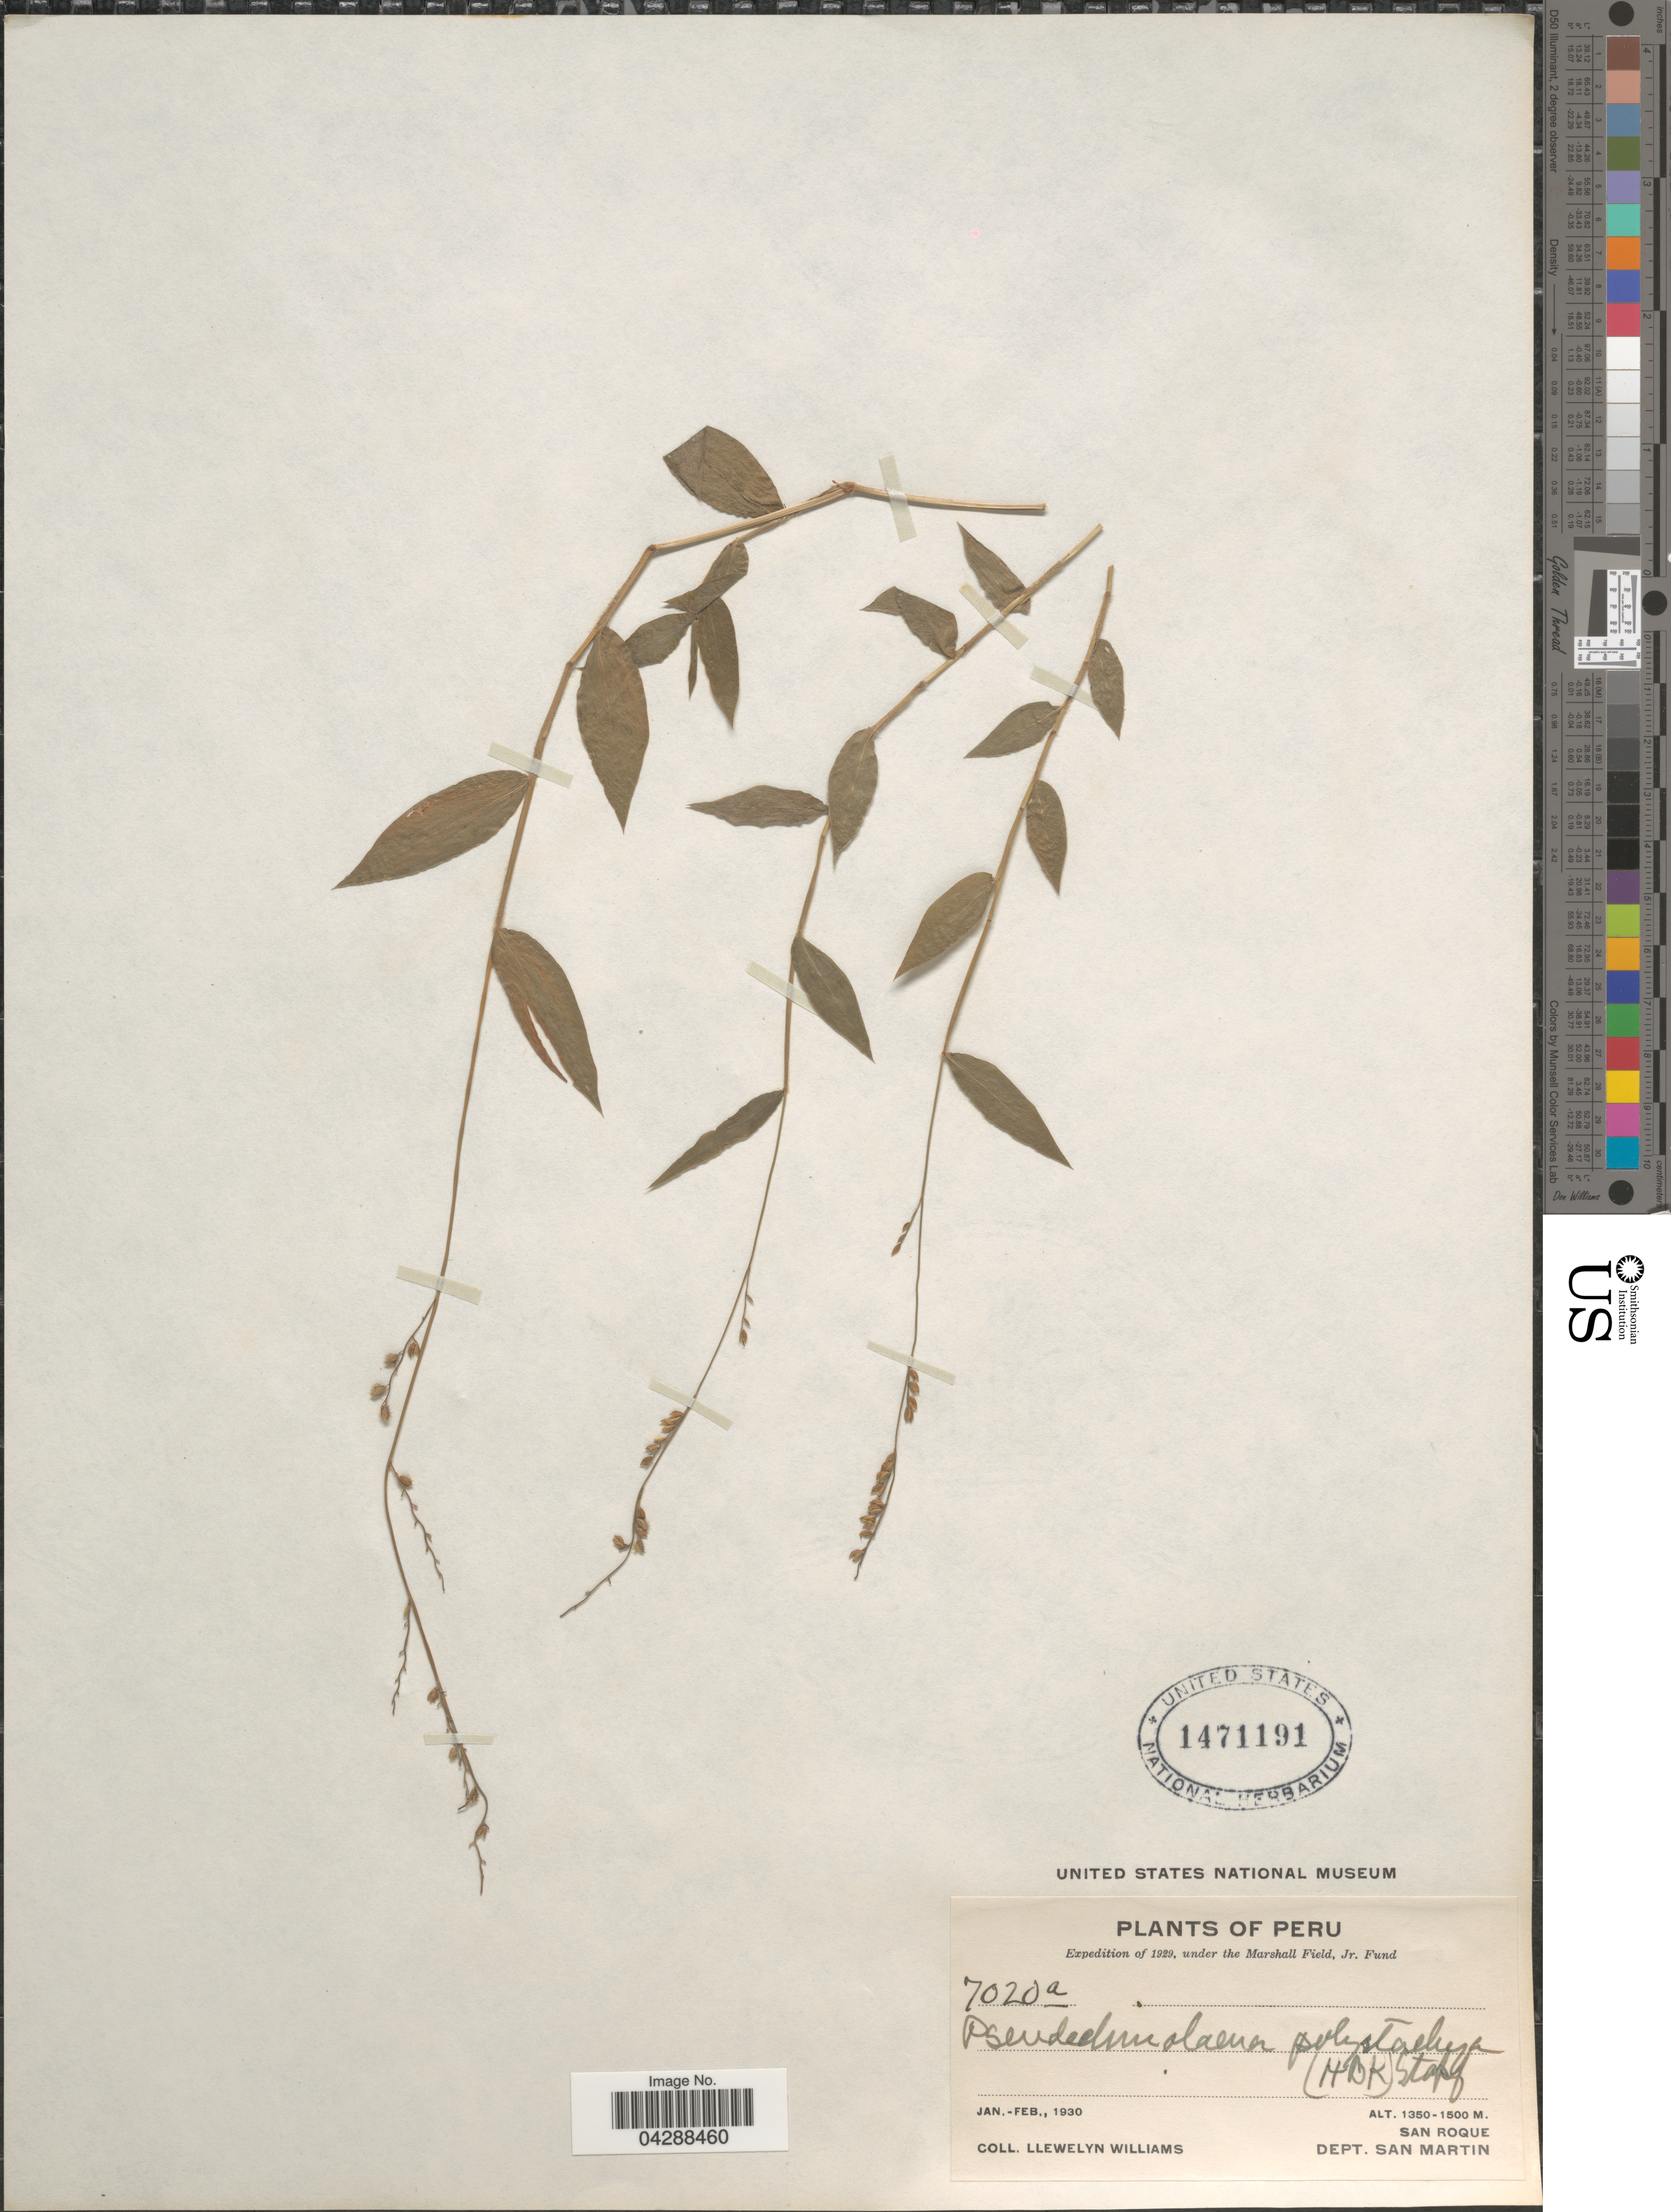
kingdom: Plantae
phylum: Tracheophyta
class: Liliopsida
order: Poales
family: Poaceae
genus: Pseudechinolaena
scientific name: Pseudechinolaena polystachya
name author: (Kunth) Stapf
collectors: Ll. Williams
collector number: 7020a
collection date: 1930-01/1930-02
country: Peru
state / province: San Martín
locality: Expedition of 1929. San Roque. Dept. San Martin.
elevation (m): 1350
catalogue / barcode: US 1471191